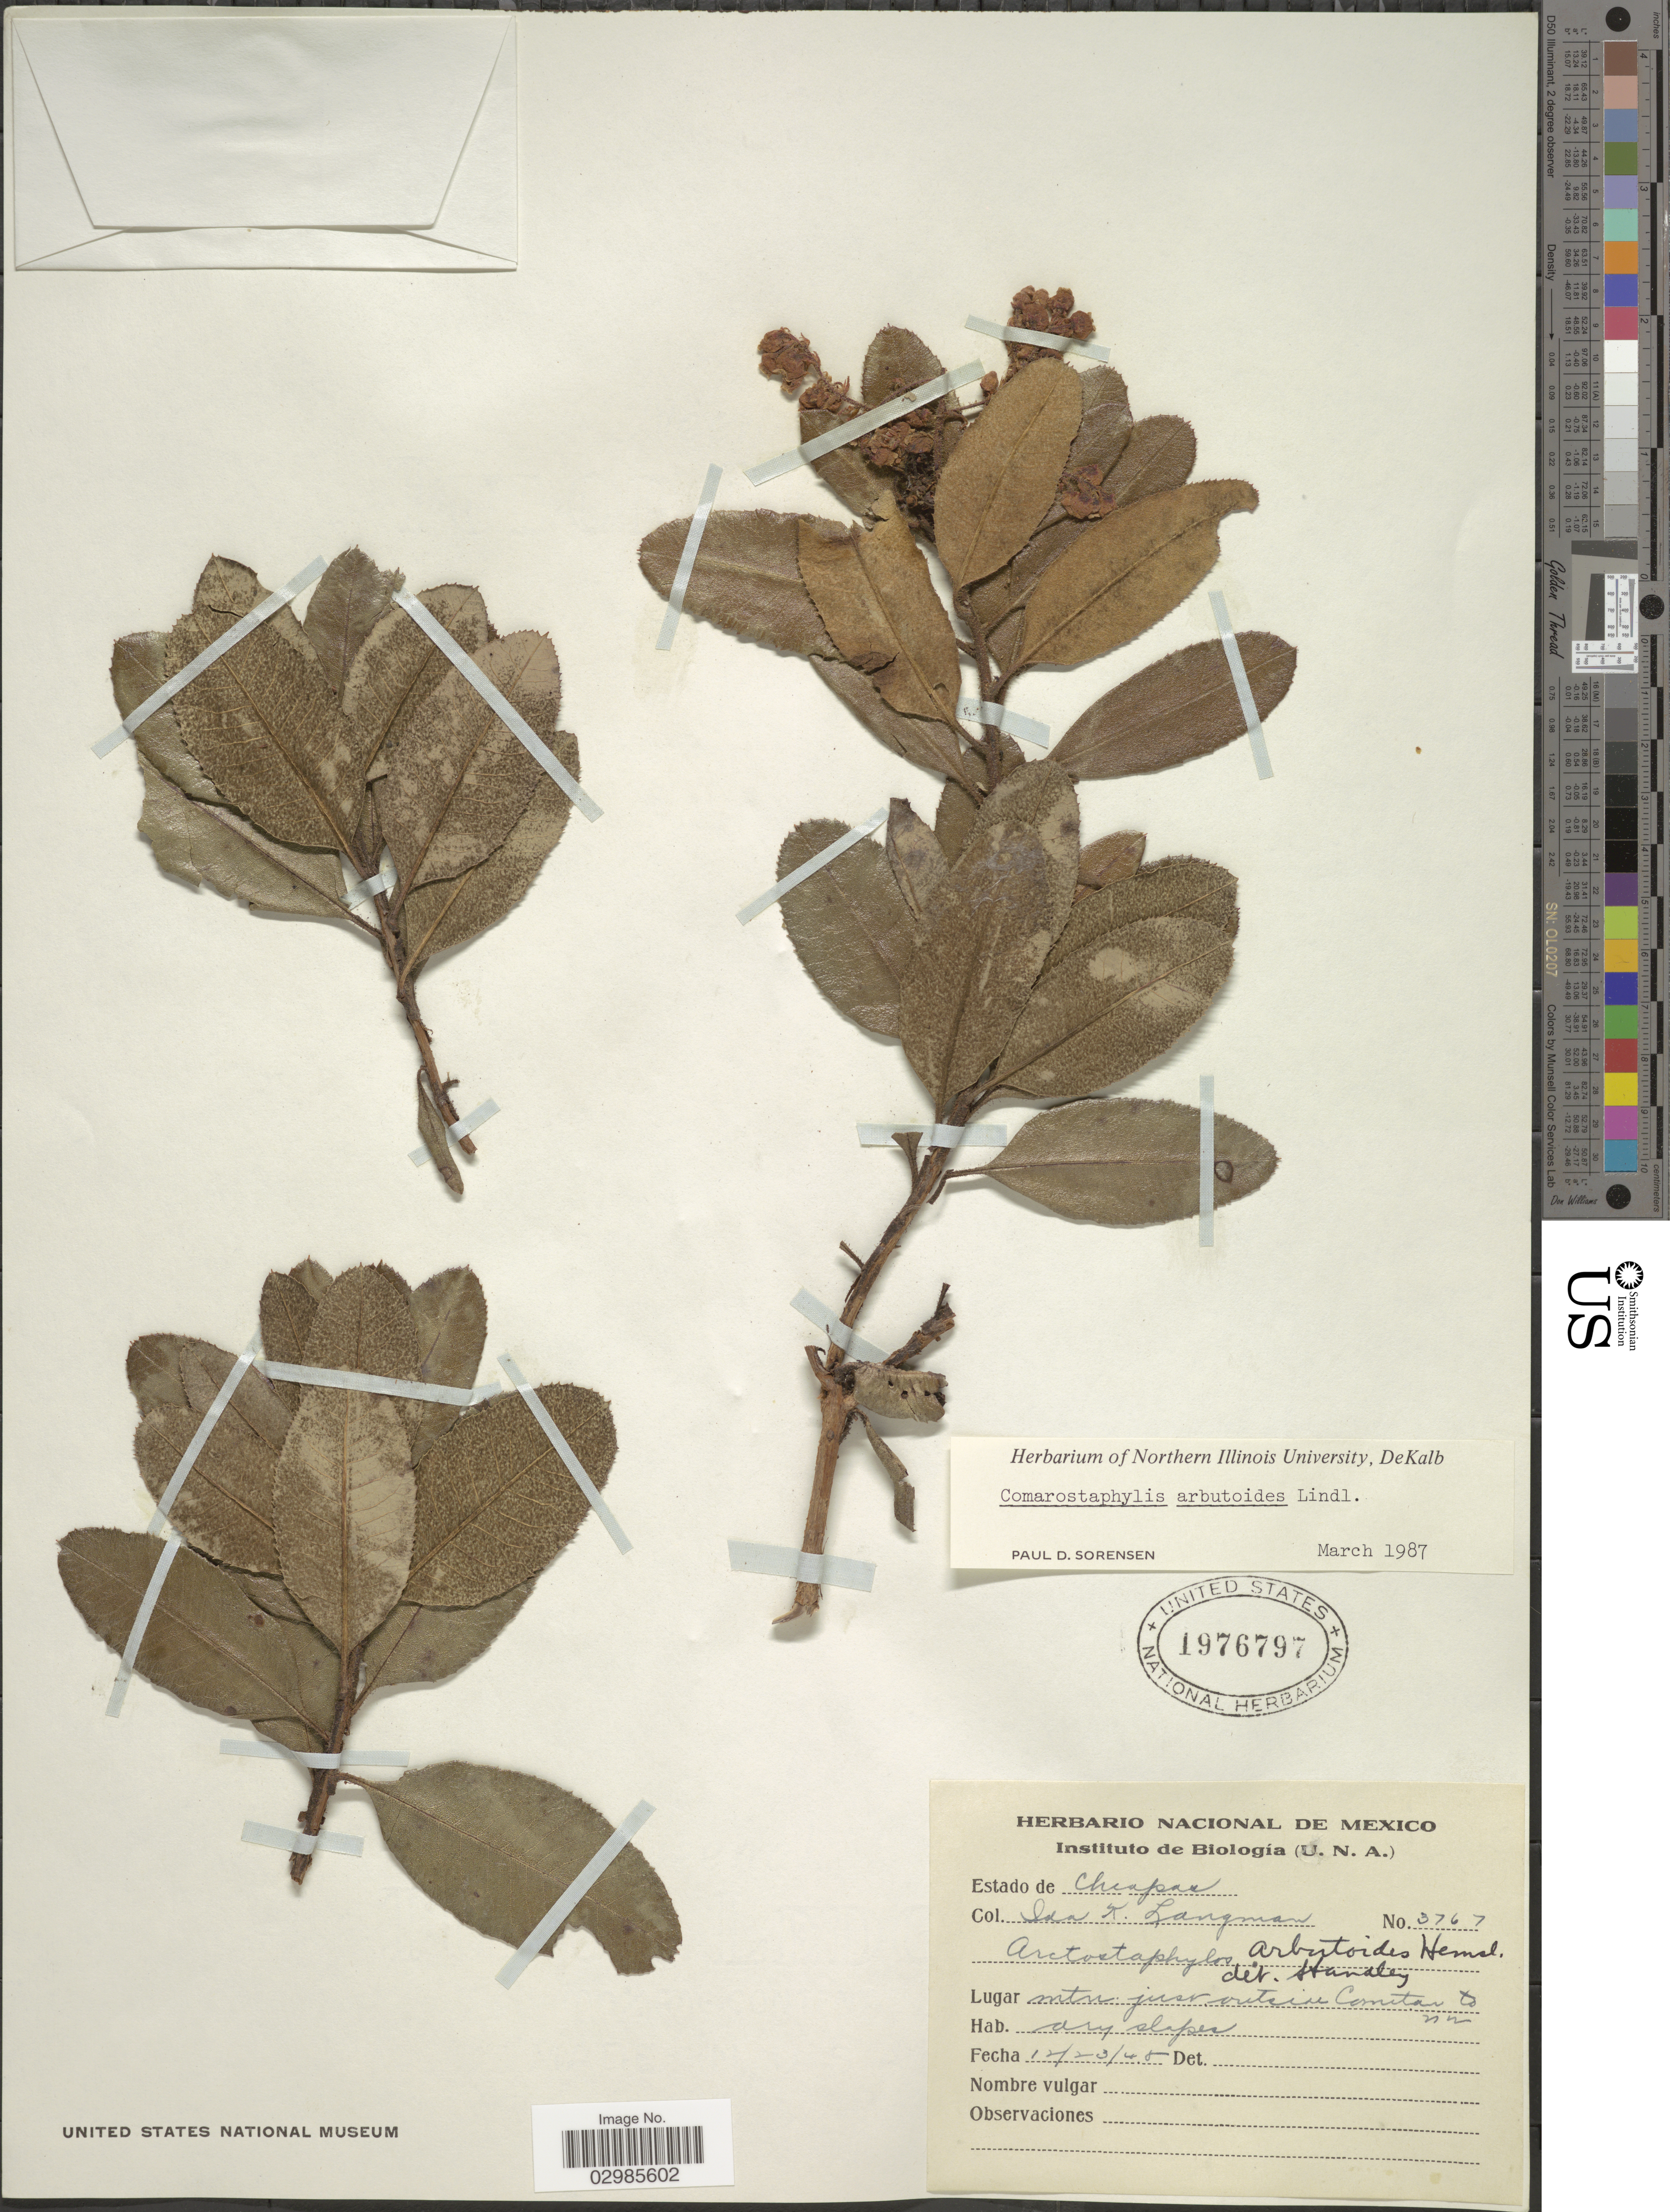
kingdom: Plantae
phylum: Tracheophyta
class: Magnoliopsida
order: Ericales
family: Ericaceae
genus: Comarostaphylis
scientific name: Comarostaphylis arbutoides subsp. arbutoides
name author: Lindl.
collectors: I. K. Langman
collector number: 3767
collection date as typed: Transcribed d/m/y: 23/12/48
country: Mexico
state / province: Chiapas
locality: Mtn. just outside Comitan to NW.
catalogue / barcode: US 1976797